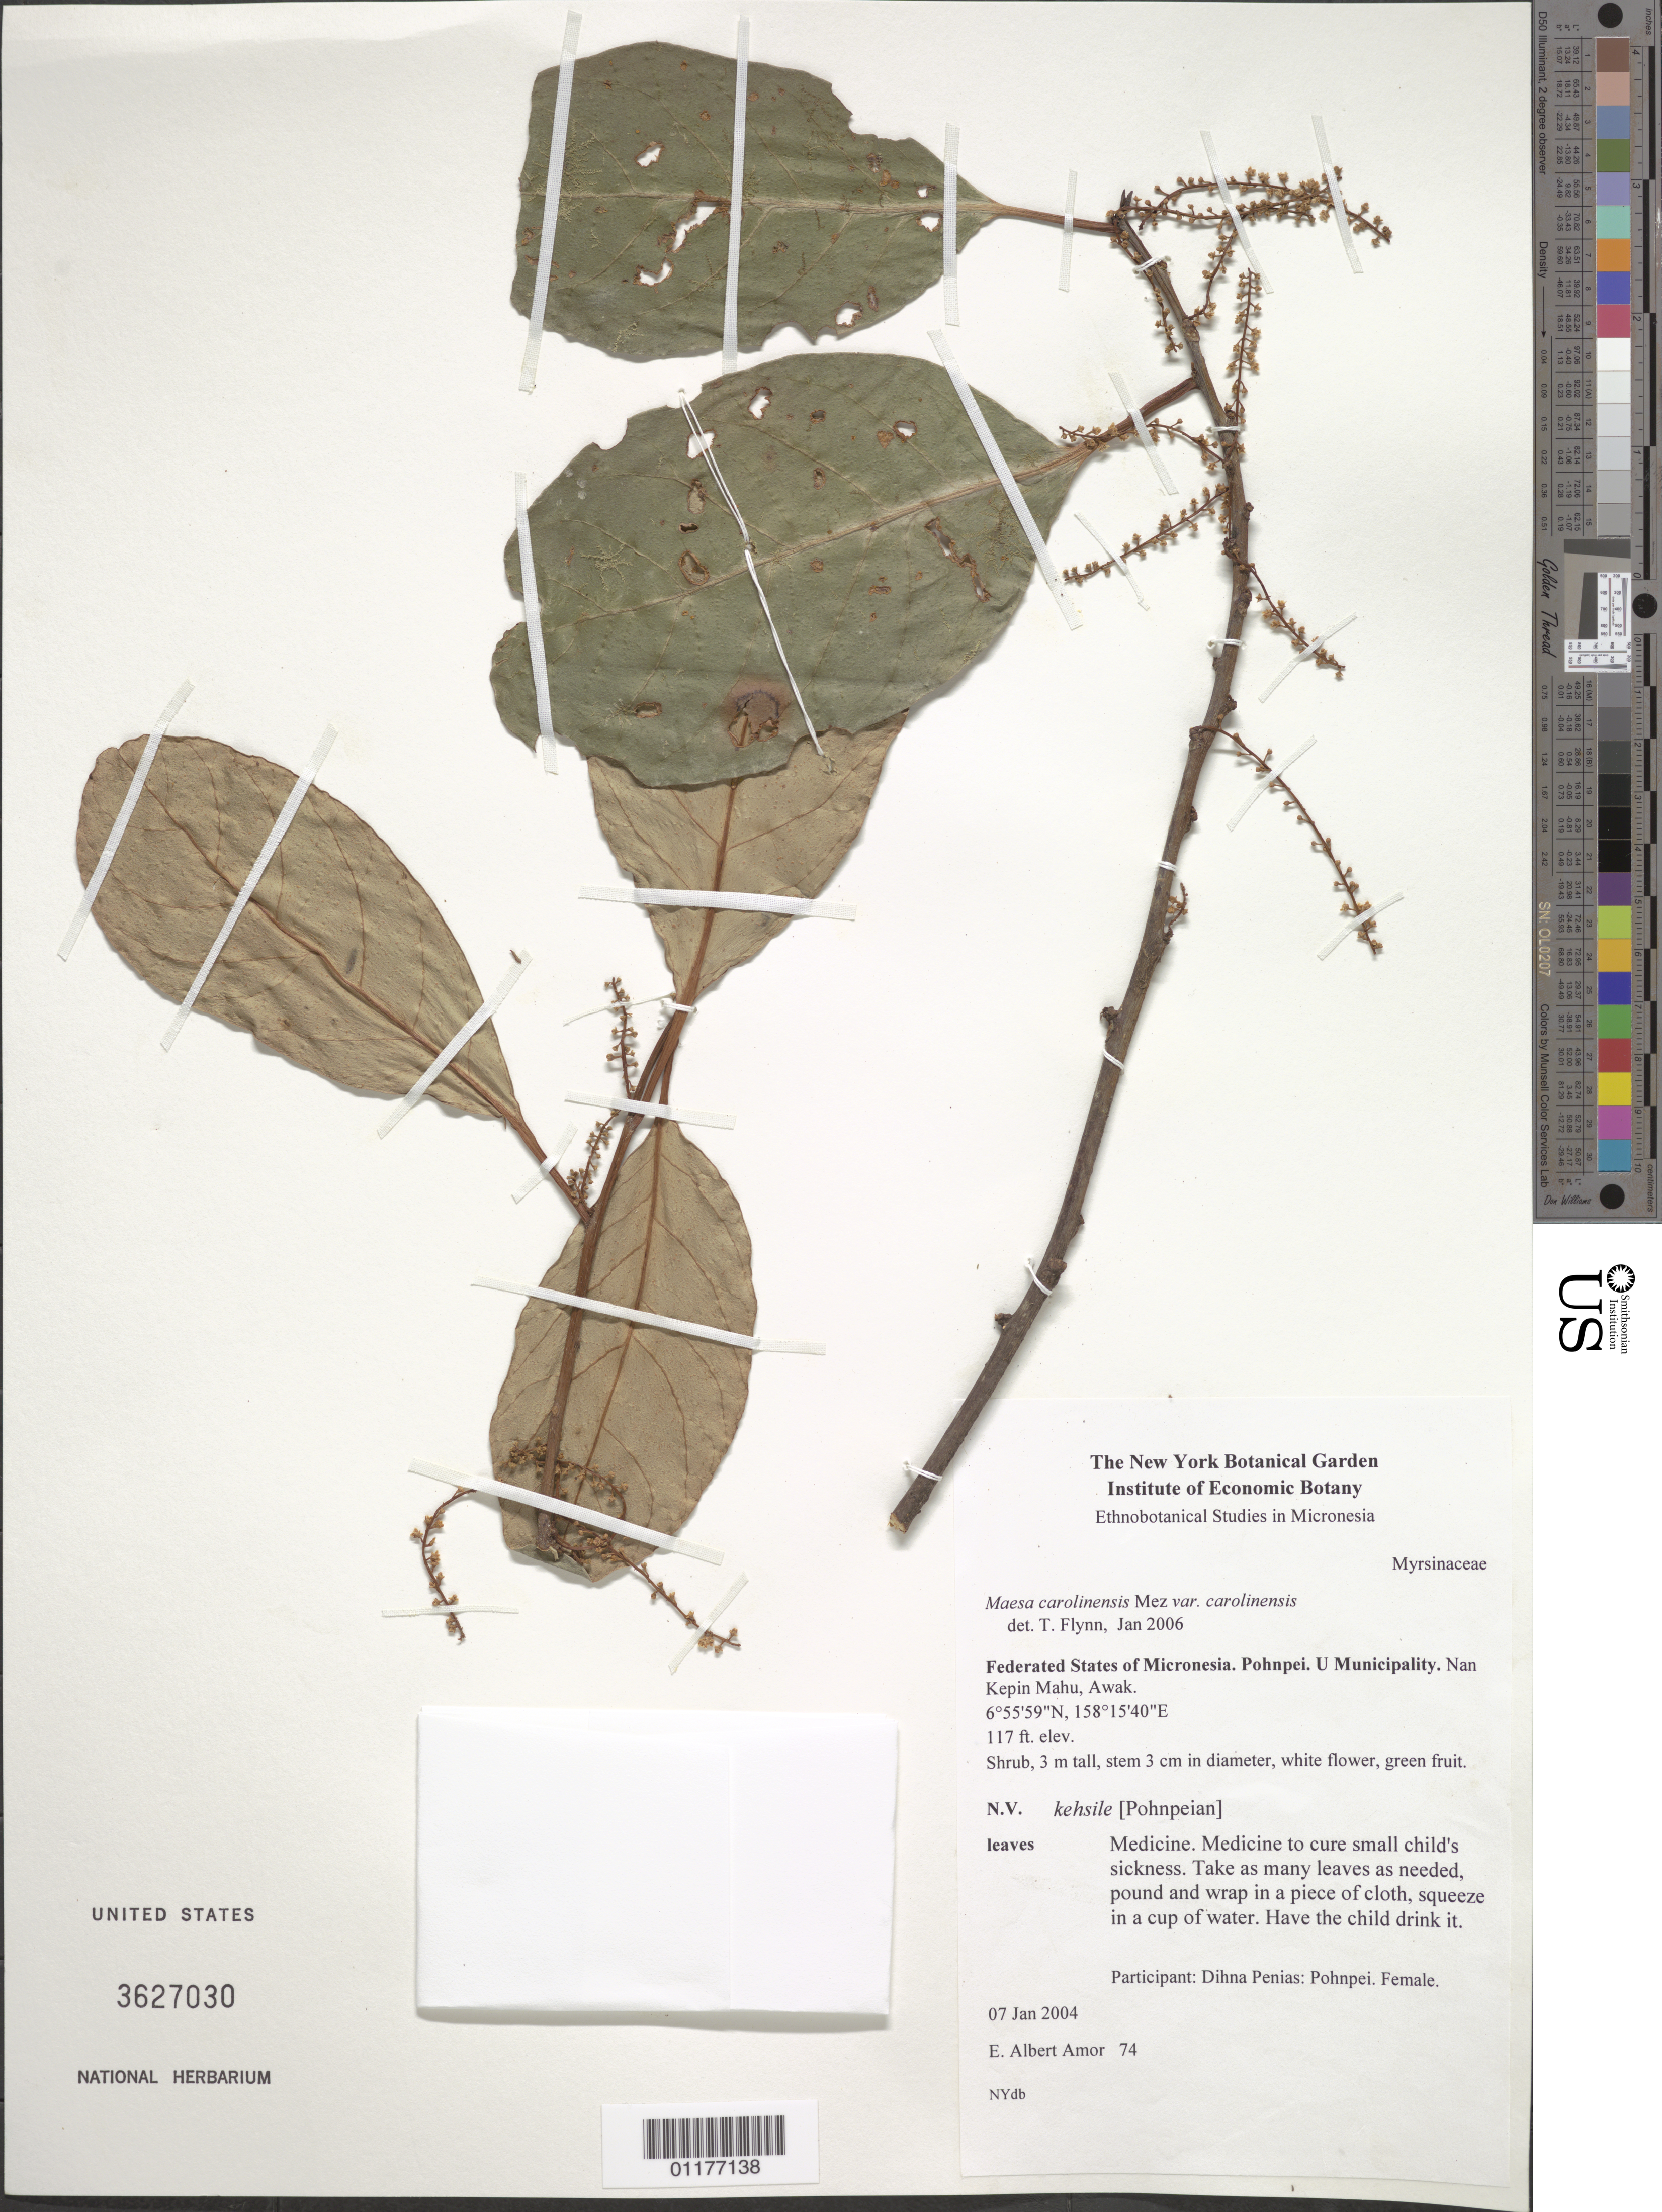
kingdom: Plantae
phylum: Tracheophyta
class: Magnoliopsida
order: Ericales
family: Primulaceae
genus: Maesa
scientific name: Maesa carolinensis var. carolinensis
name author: Mez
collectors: E. A. Amor & D. Penias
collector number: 74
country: Micronesia, Federated States of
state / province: Pohnpei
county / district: Uh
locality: Nan Kepin Mahu, Awak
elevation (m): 36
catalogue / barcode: US 3627030